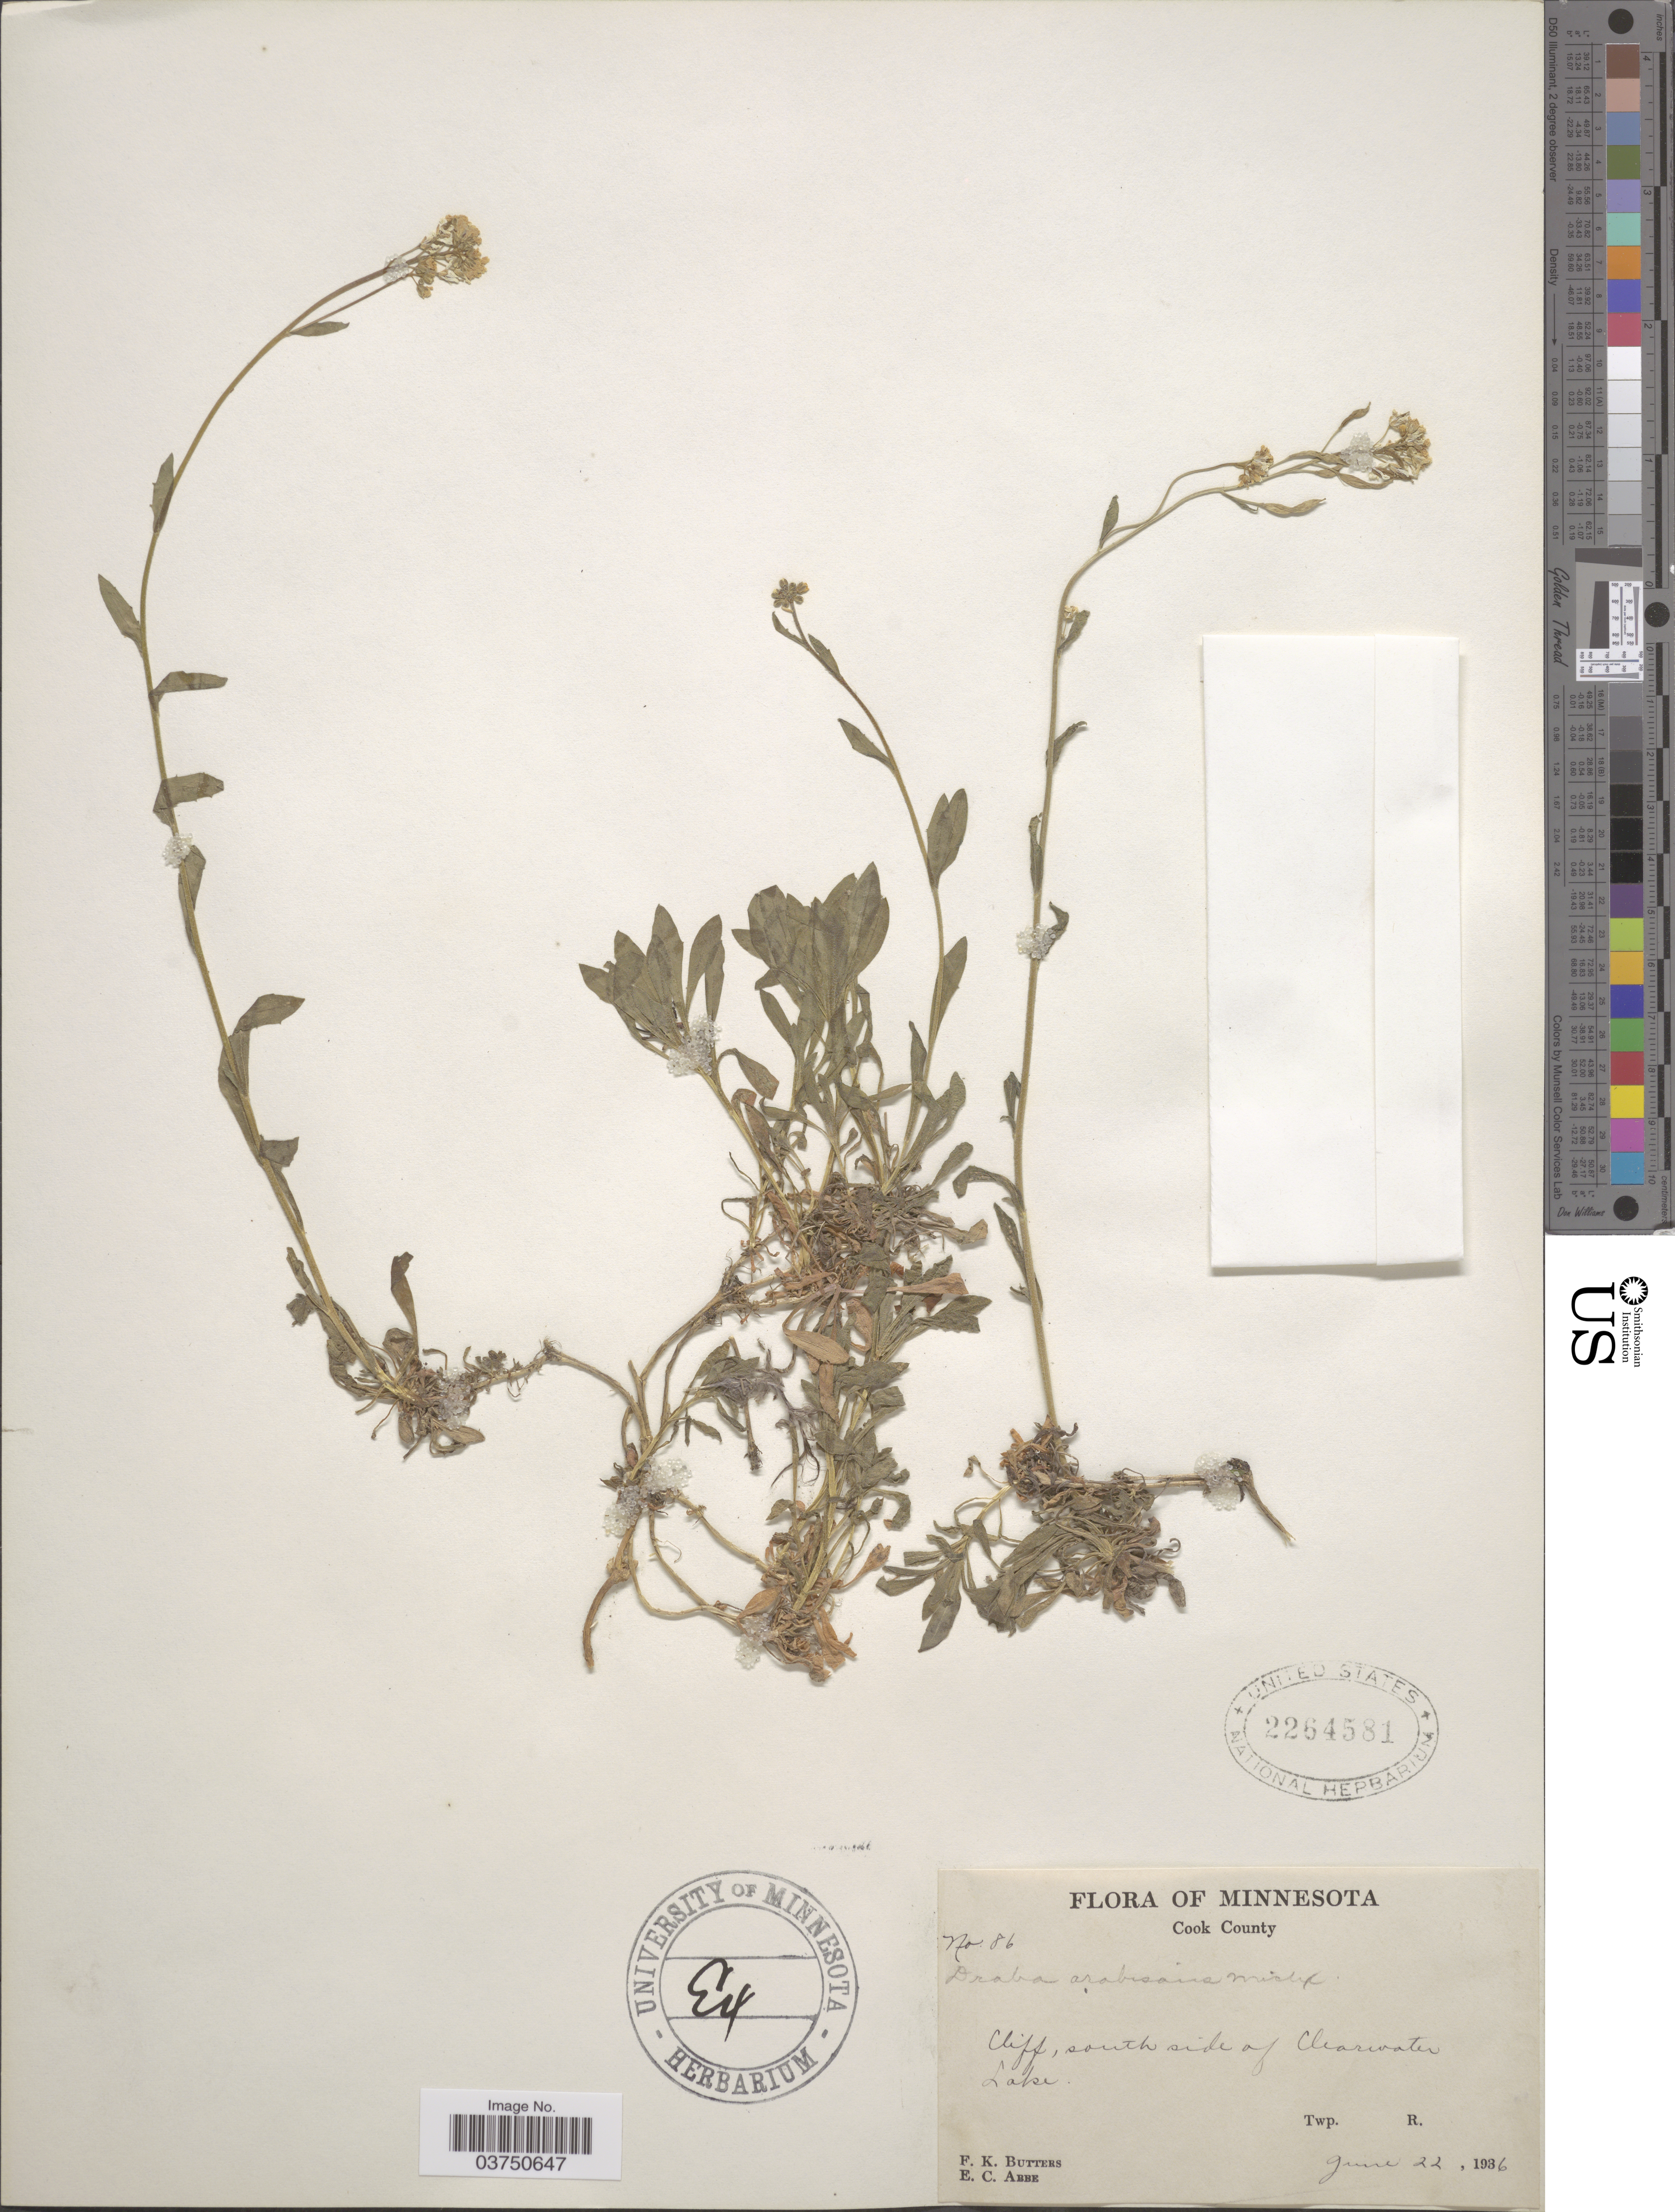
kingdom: Plantae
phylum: Tracheophyta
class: Magnoliopsida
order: Brassicales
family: Brassicaceae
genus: Draba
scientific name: Draba arabisans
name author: Michx.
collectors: F. K. Butters & E. C. Abbe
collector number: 86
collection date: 1936-06-22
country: United States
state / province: Minnesota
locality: Cook County. Cliff, south side of Clearwater Lake.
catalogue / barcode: US 2264581